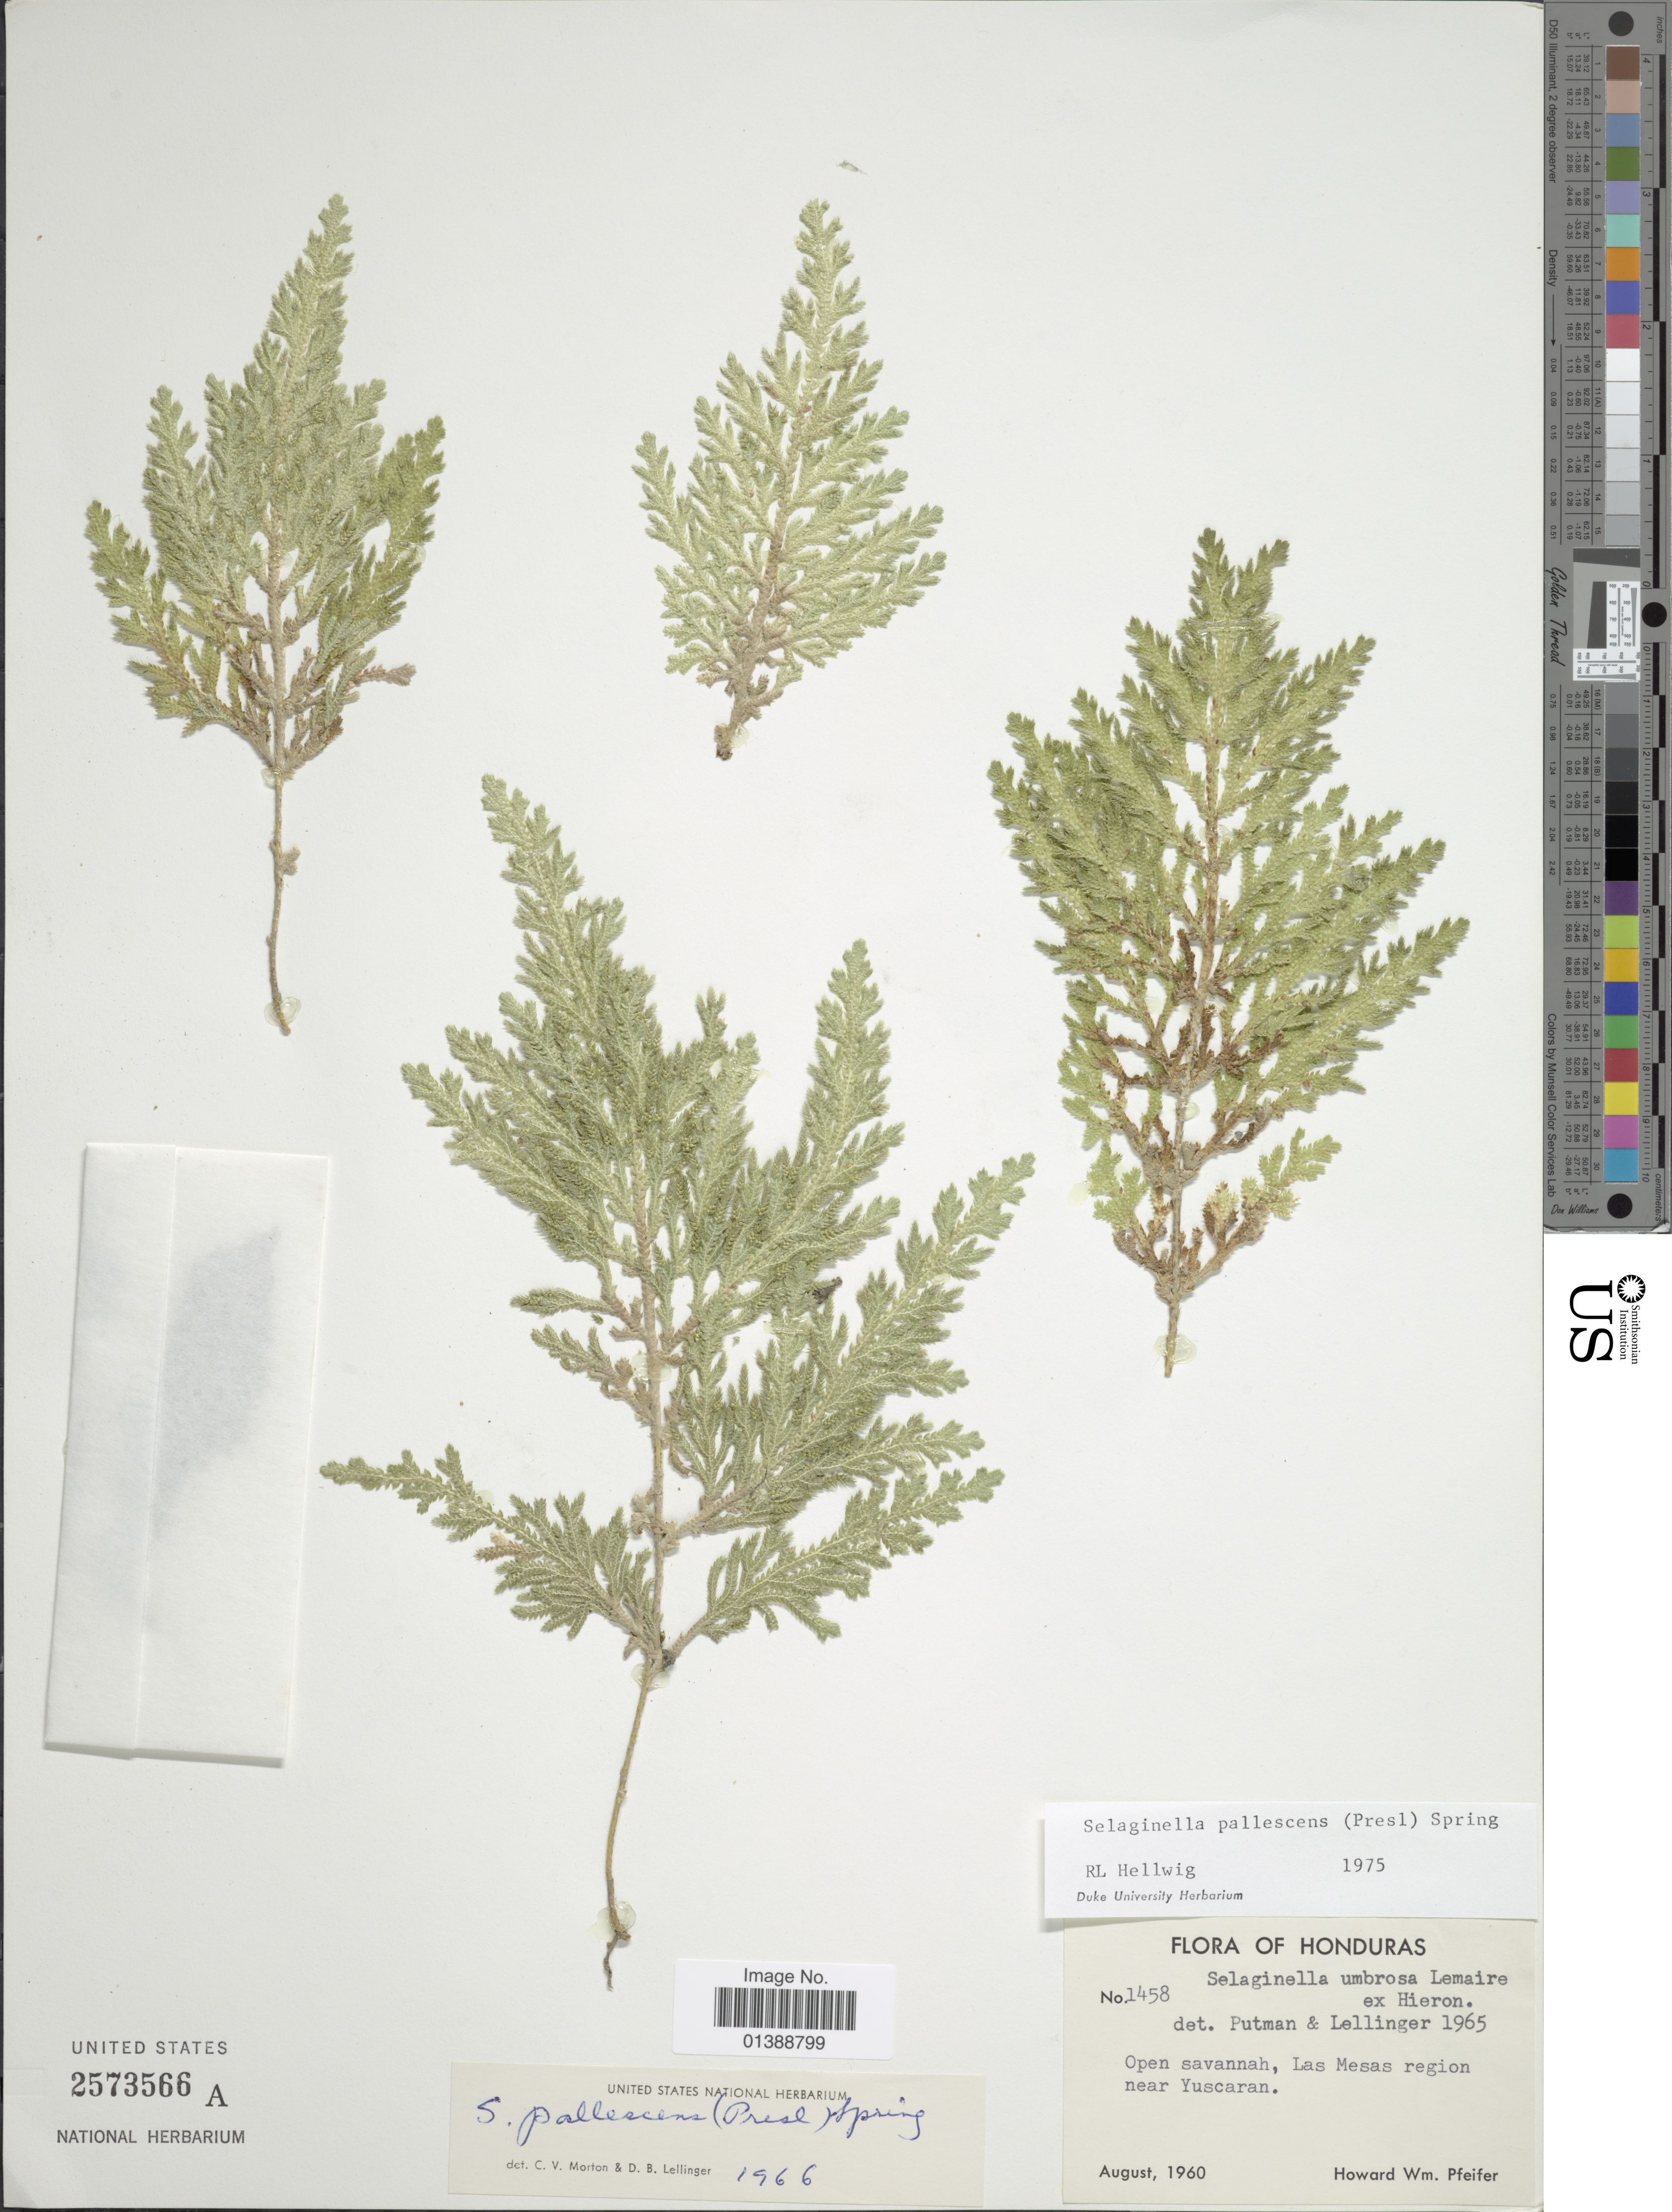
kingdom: Plantae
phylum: Tracheophyta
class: Lycopodiopsida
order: Selaginellales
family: Selaginellaceae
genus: Selaginella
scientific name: Selaginella pallescens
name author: (C. Presl) Spring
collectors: H. W. Pfeifer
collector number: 1458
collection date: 1960-08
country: Honduras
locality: Open savannah, Las Mesas region near Yuscaran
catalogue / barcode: US 2573566A